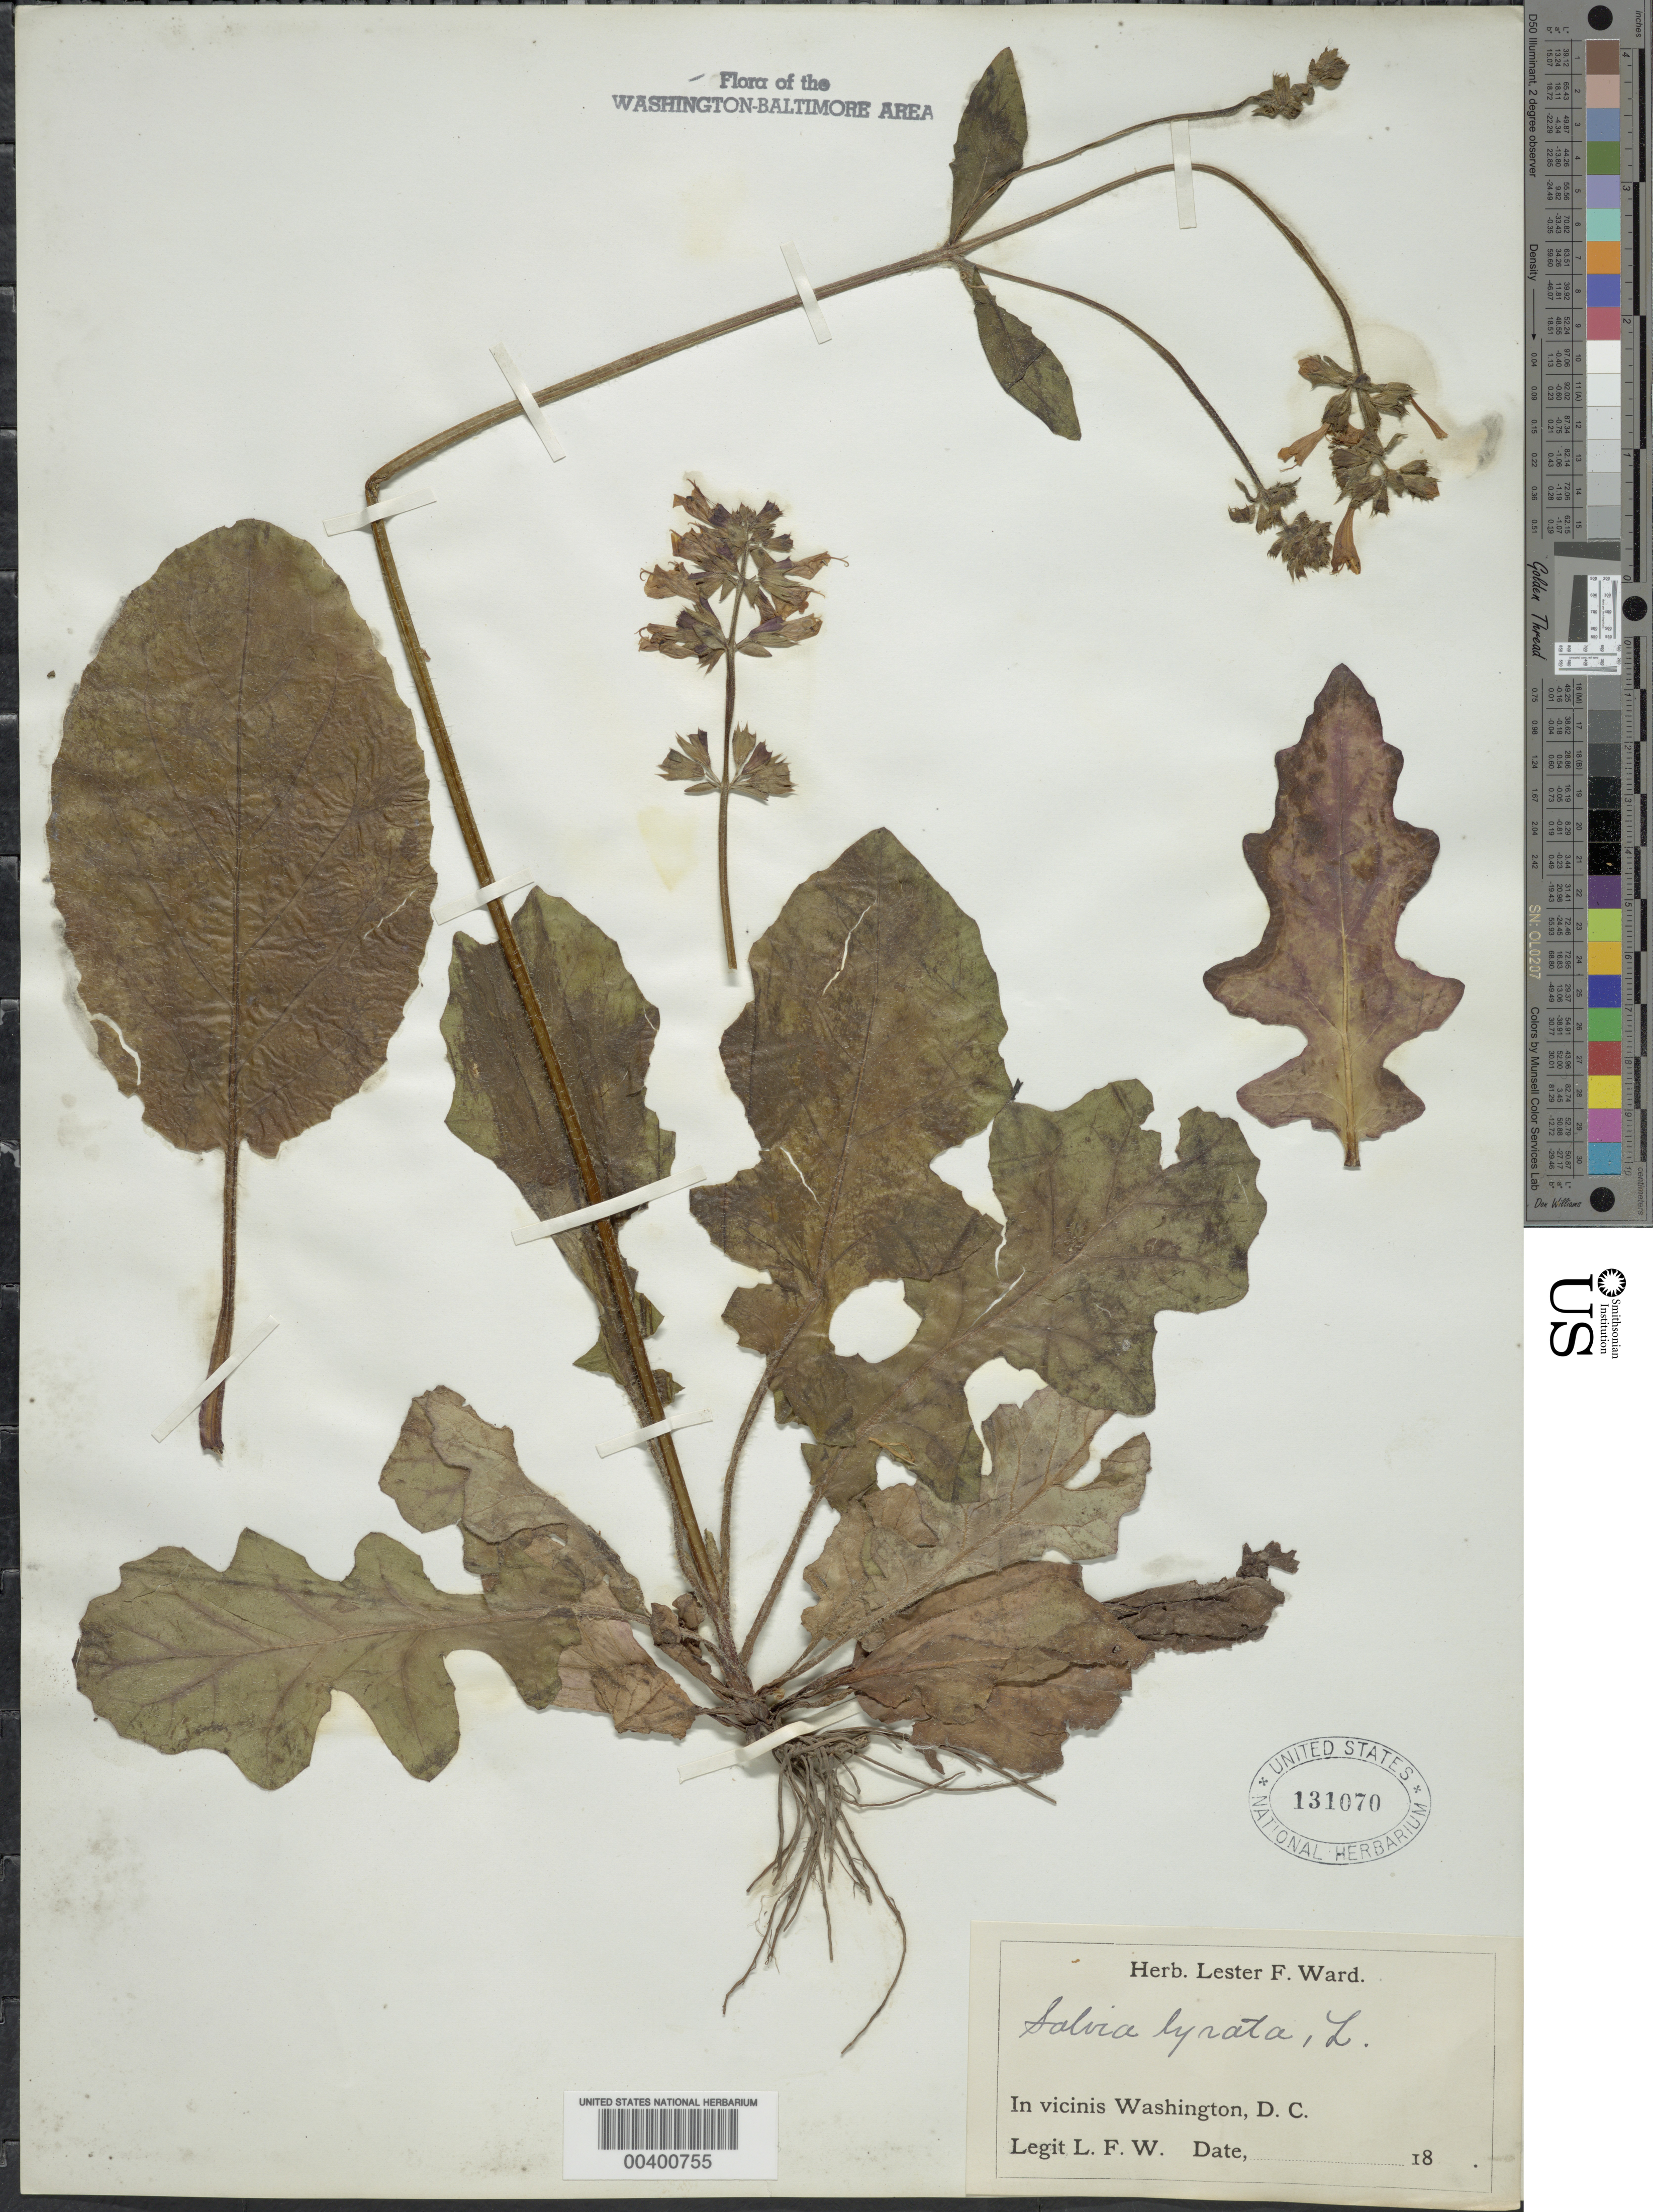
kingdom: Plantae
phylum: Tracheophyta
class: Magnoliopsida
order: Lamiales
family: Lamiaceae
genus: Salvia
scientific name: Salvia lyrata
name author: L.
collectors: L. F. Ward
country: United States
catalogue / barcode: US 131070